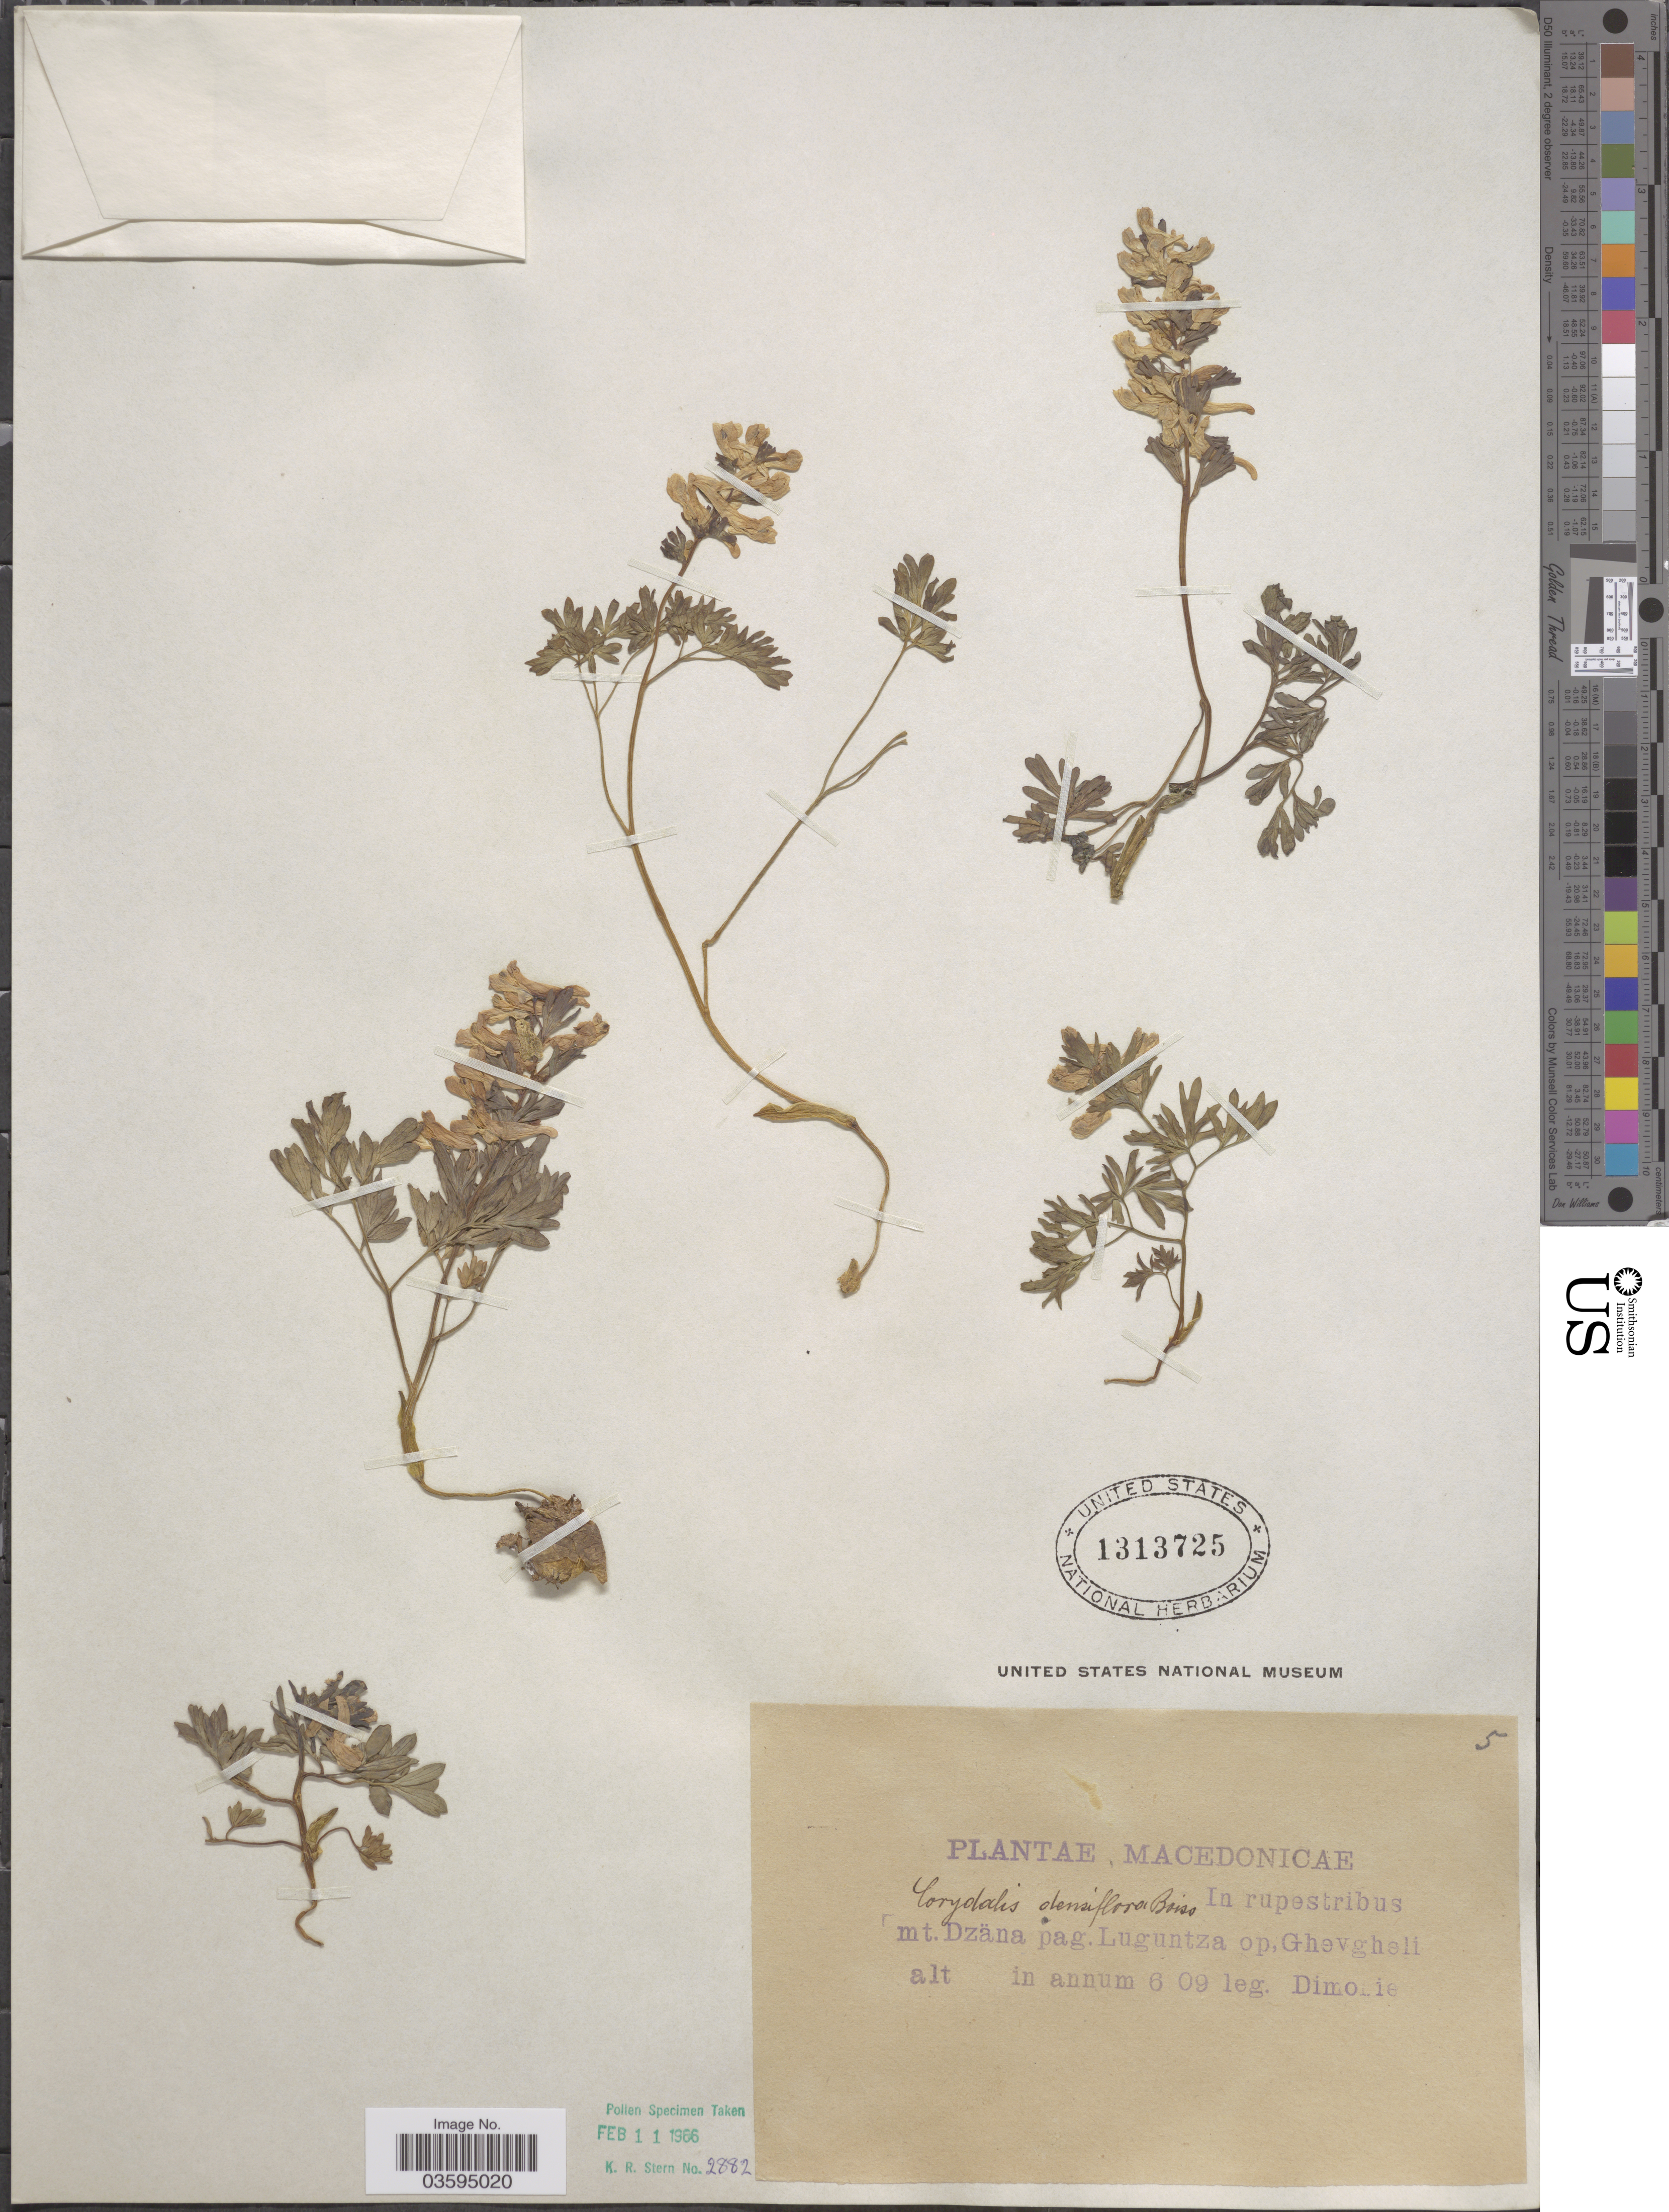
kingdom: Plantae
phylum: Tracheophyta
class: Magnoliopsida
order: Ranunculales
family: Papaveraceae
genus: Corydalis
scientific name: Corydalis densiflora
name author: C. Presl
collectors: -. Dimonie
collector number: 5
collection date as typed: Transcribed d/m/y: /6/9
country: North Macedonia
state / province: Gevgelija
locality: In rupestrobis mt. Dzäna pag. Luguntza op, Ghevgheli.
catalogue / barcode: US 1313725